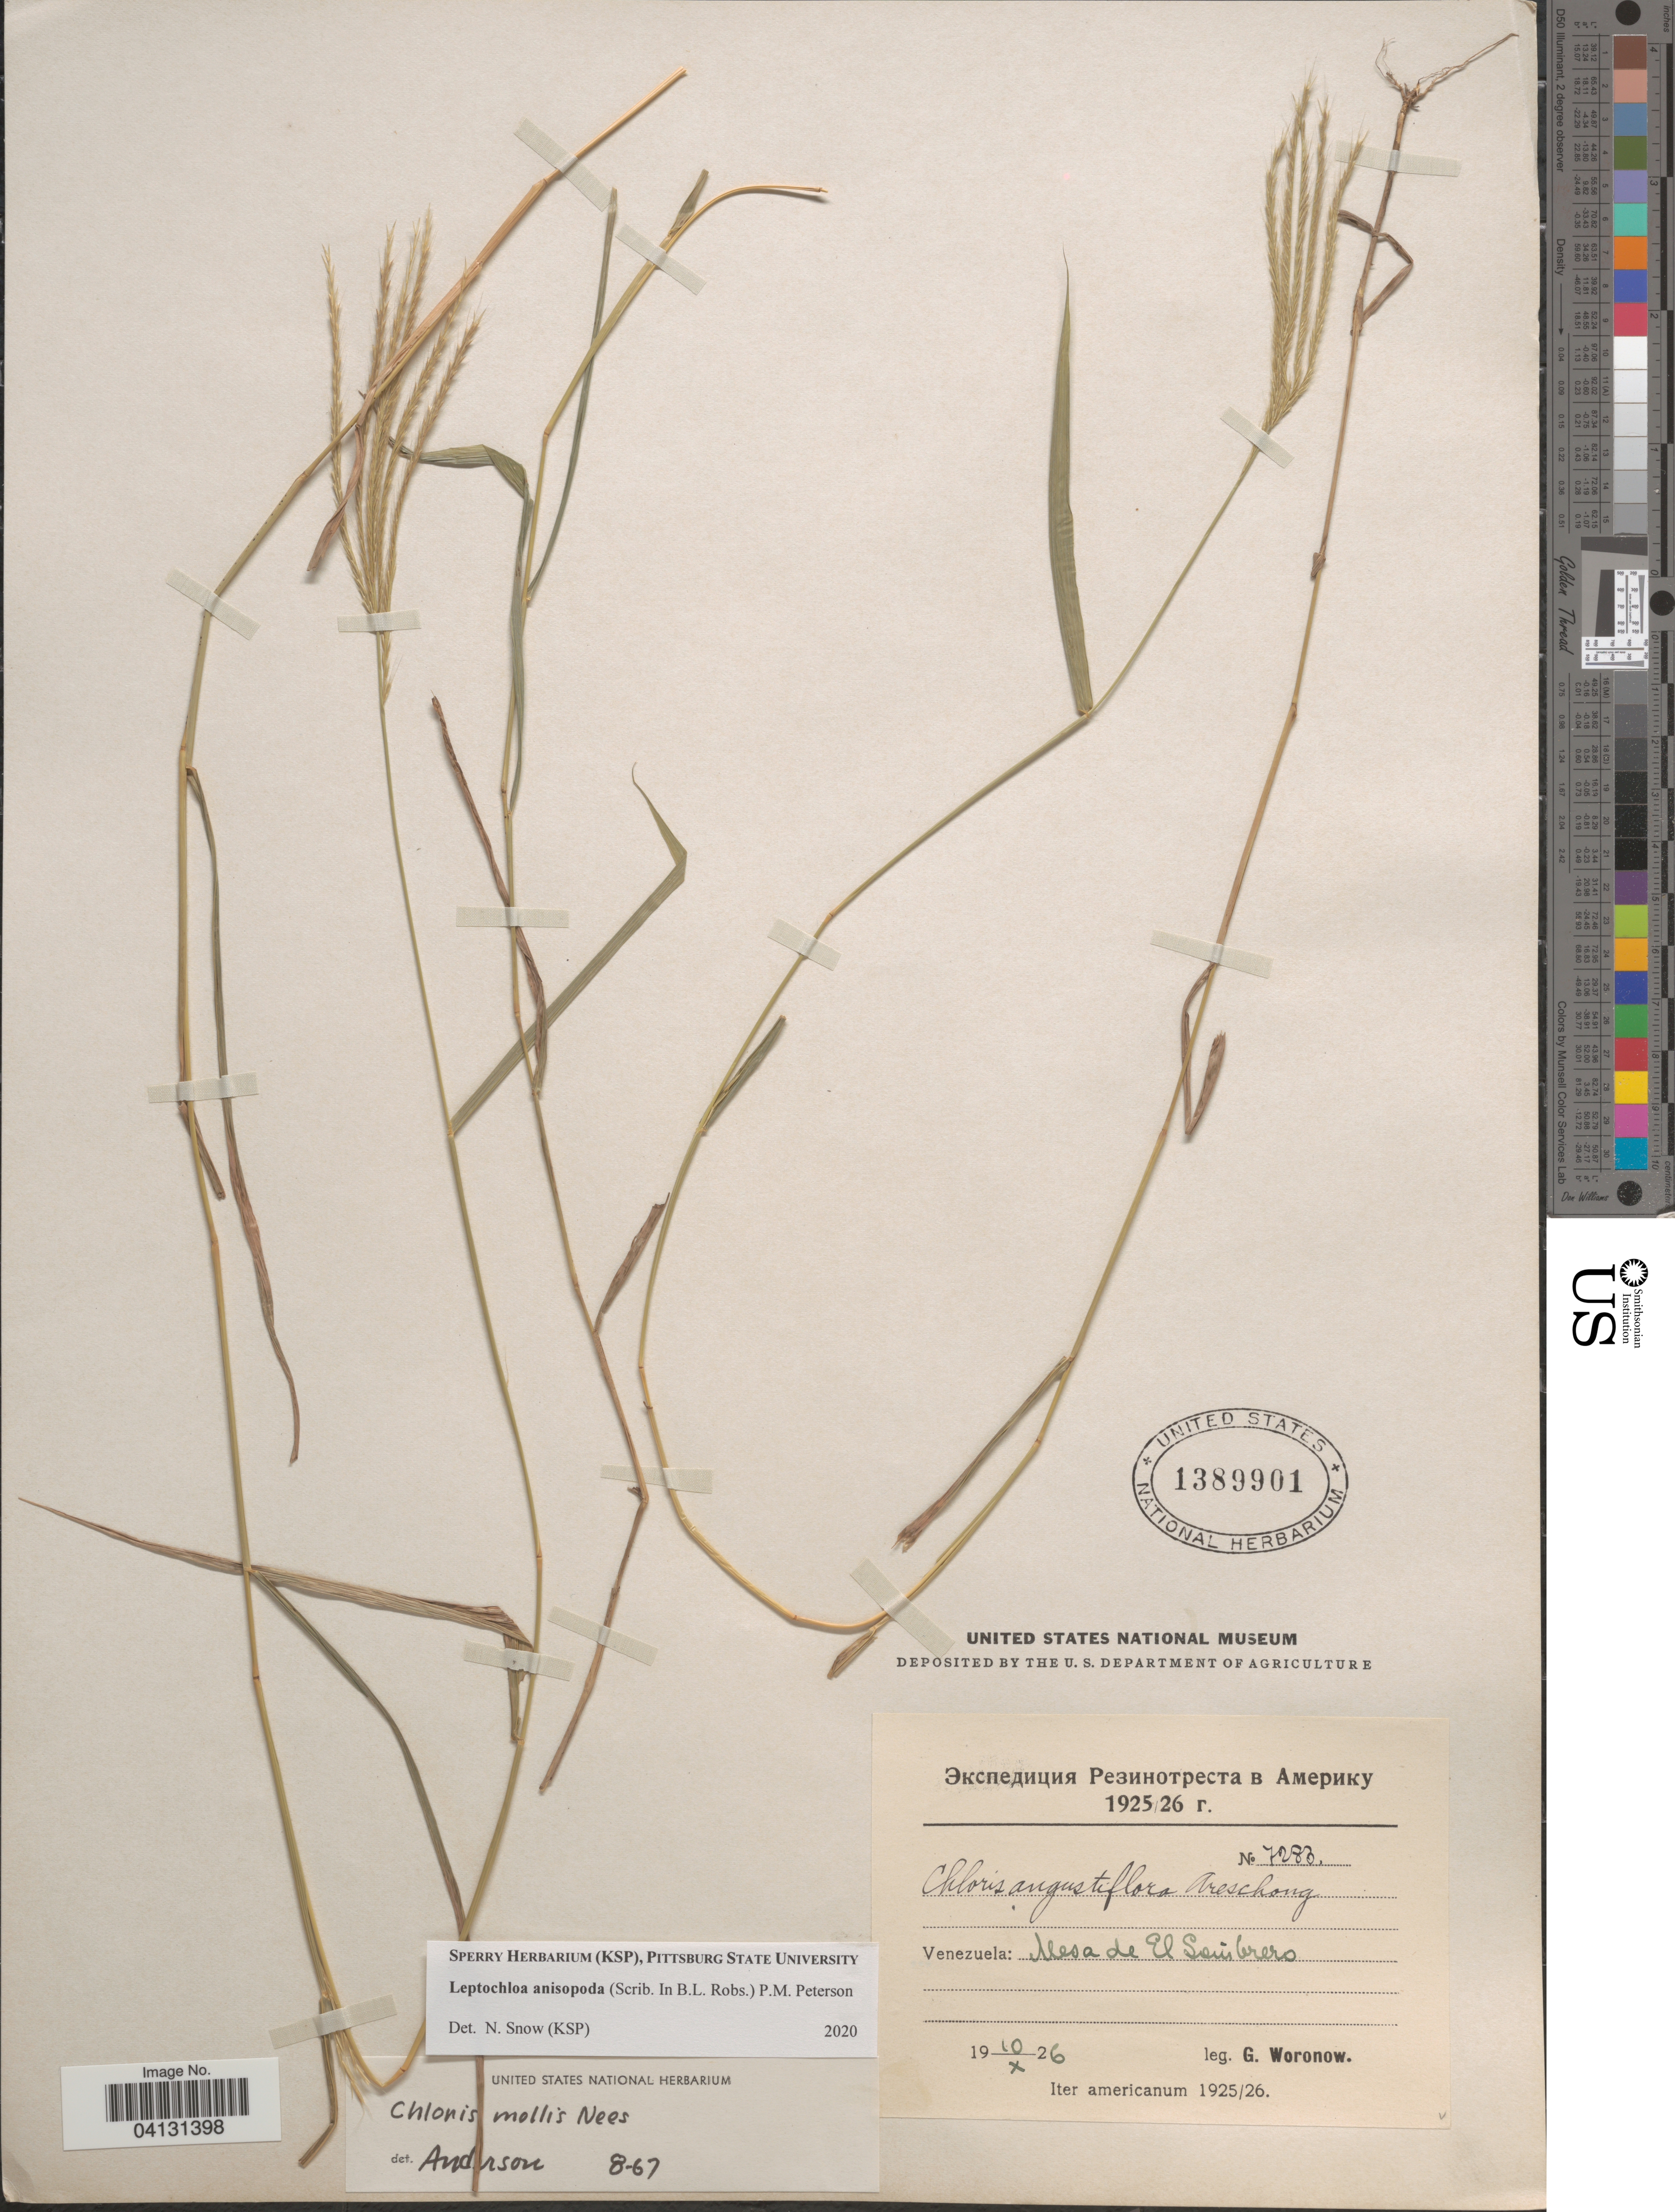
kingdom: Plantae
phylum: Tracheophyta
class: Liliopsida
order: Poales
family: Poaceae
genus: Leptochloa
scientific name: Leptochloa anisopoda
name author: (B.L. Rob. ex Scribn.) P.M. Peterson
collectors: G. Woronow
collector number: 7283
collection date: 1926-10-10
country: Venezuela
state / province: Guárico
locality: Iter americanum 1925/26. Mesa de El Sombrero.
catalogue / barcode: US 1389901